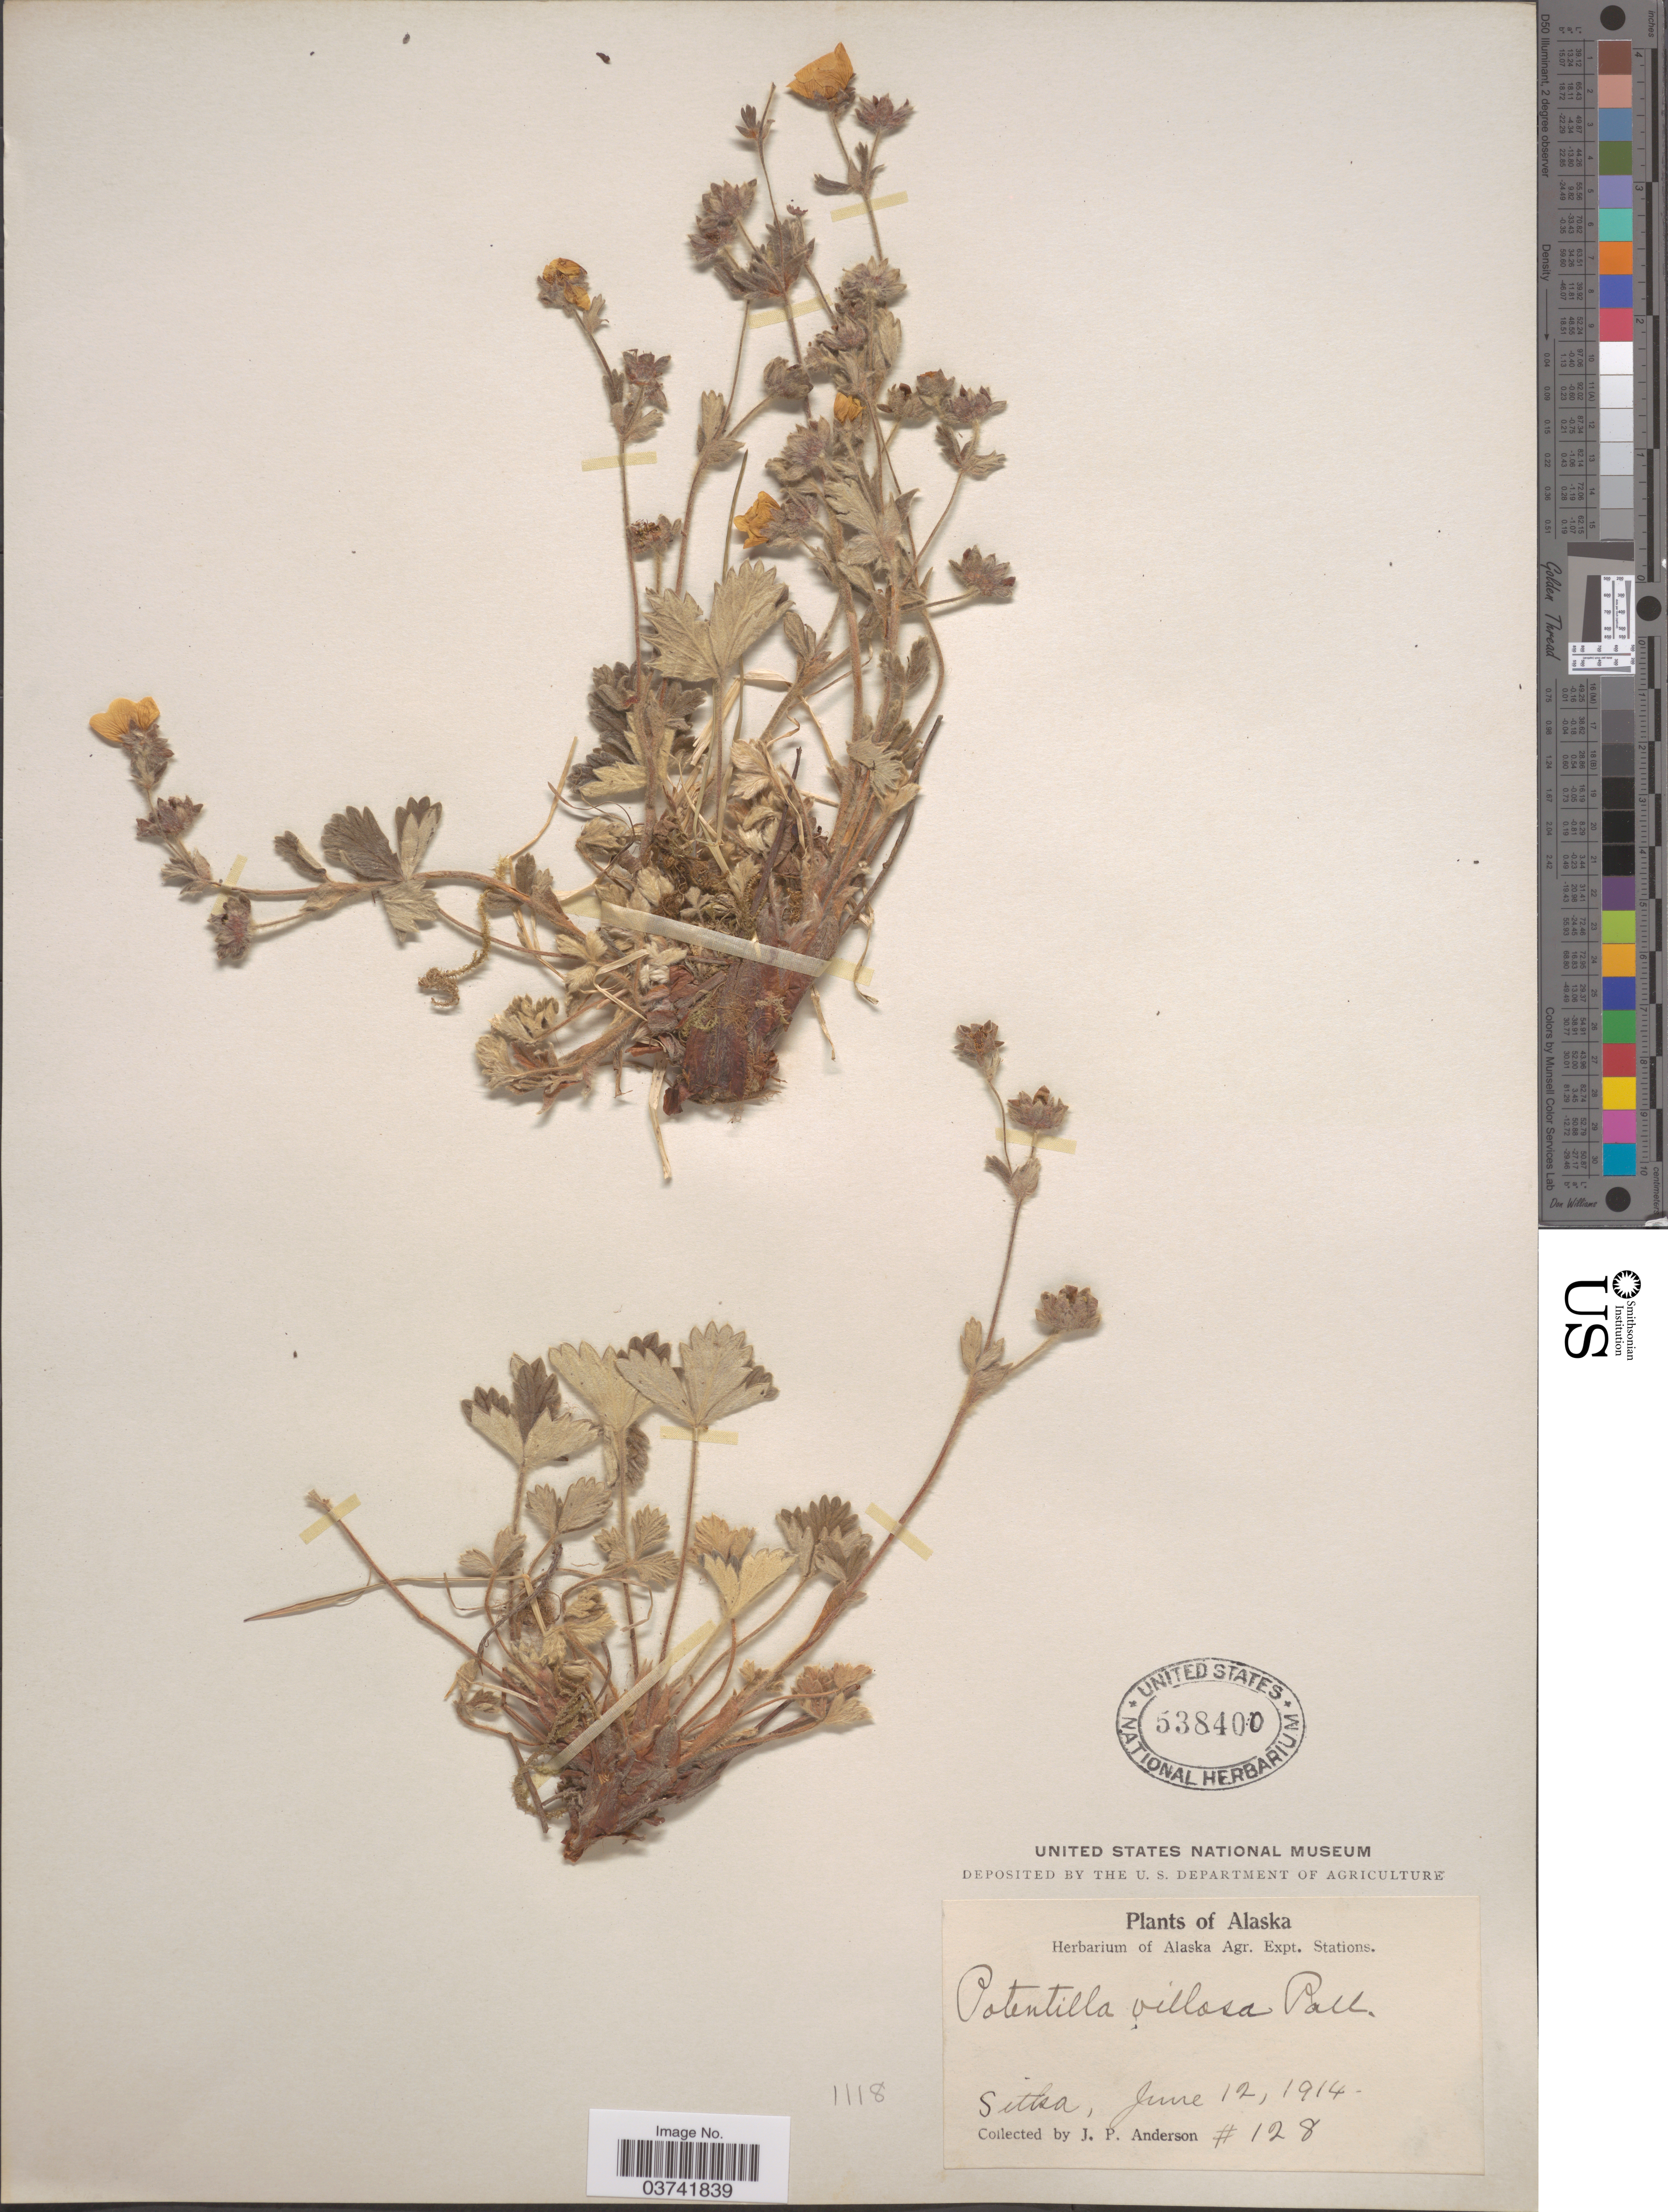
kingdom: Plantae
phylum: Tracheophyta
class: Magnoliopsida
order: Rosales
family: Rosaceae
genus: Potentilla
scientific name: Potentilla villosa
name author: Pall. ex Pursh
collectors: J. P. Anderson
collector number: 128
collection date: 1914-06-12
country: United States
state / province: Alaska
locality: Sitka.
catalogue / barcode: US 538400